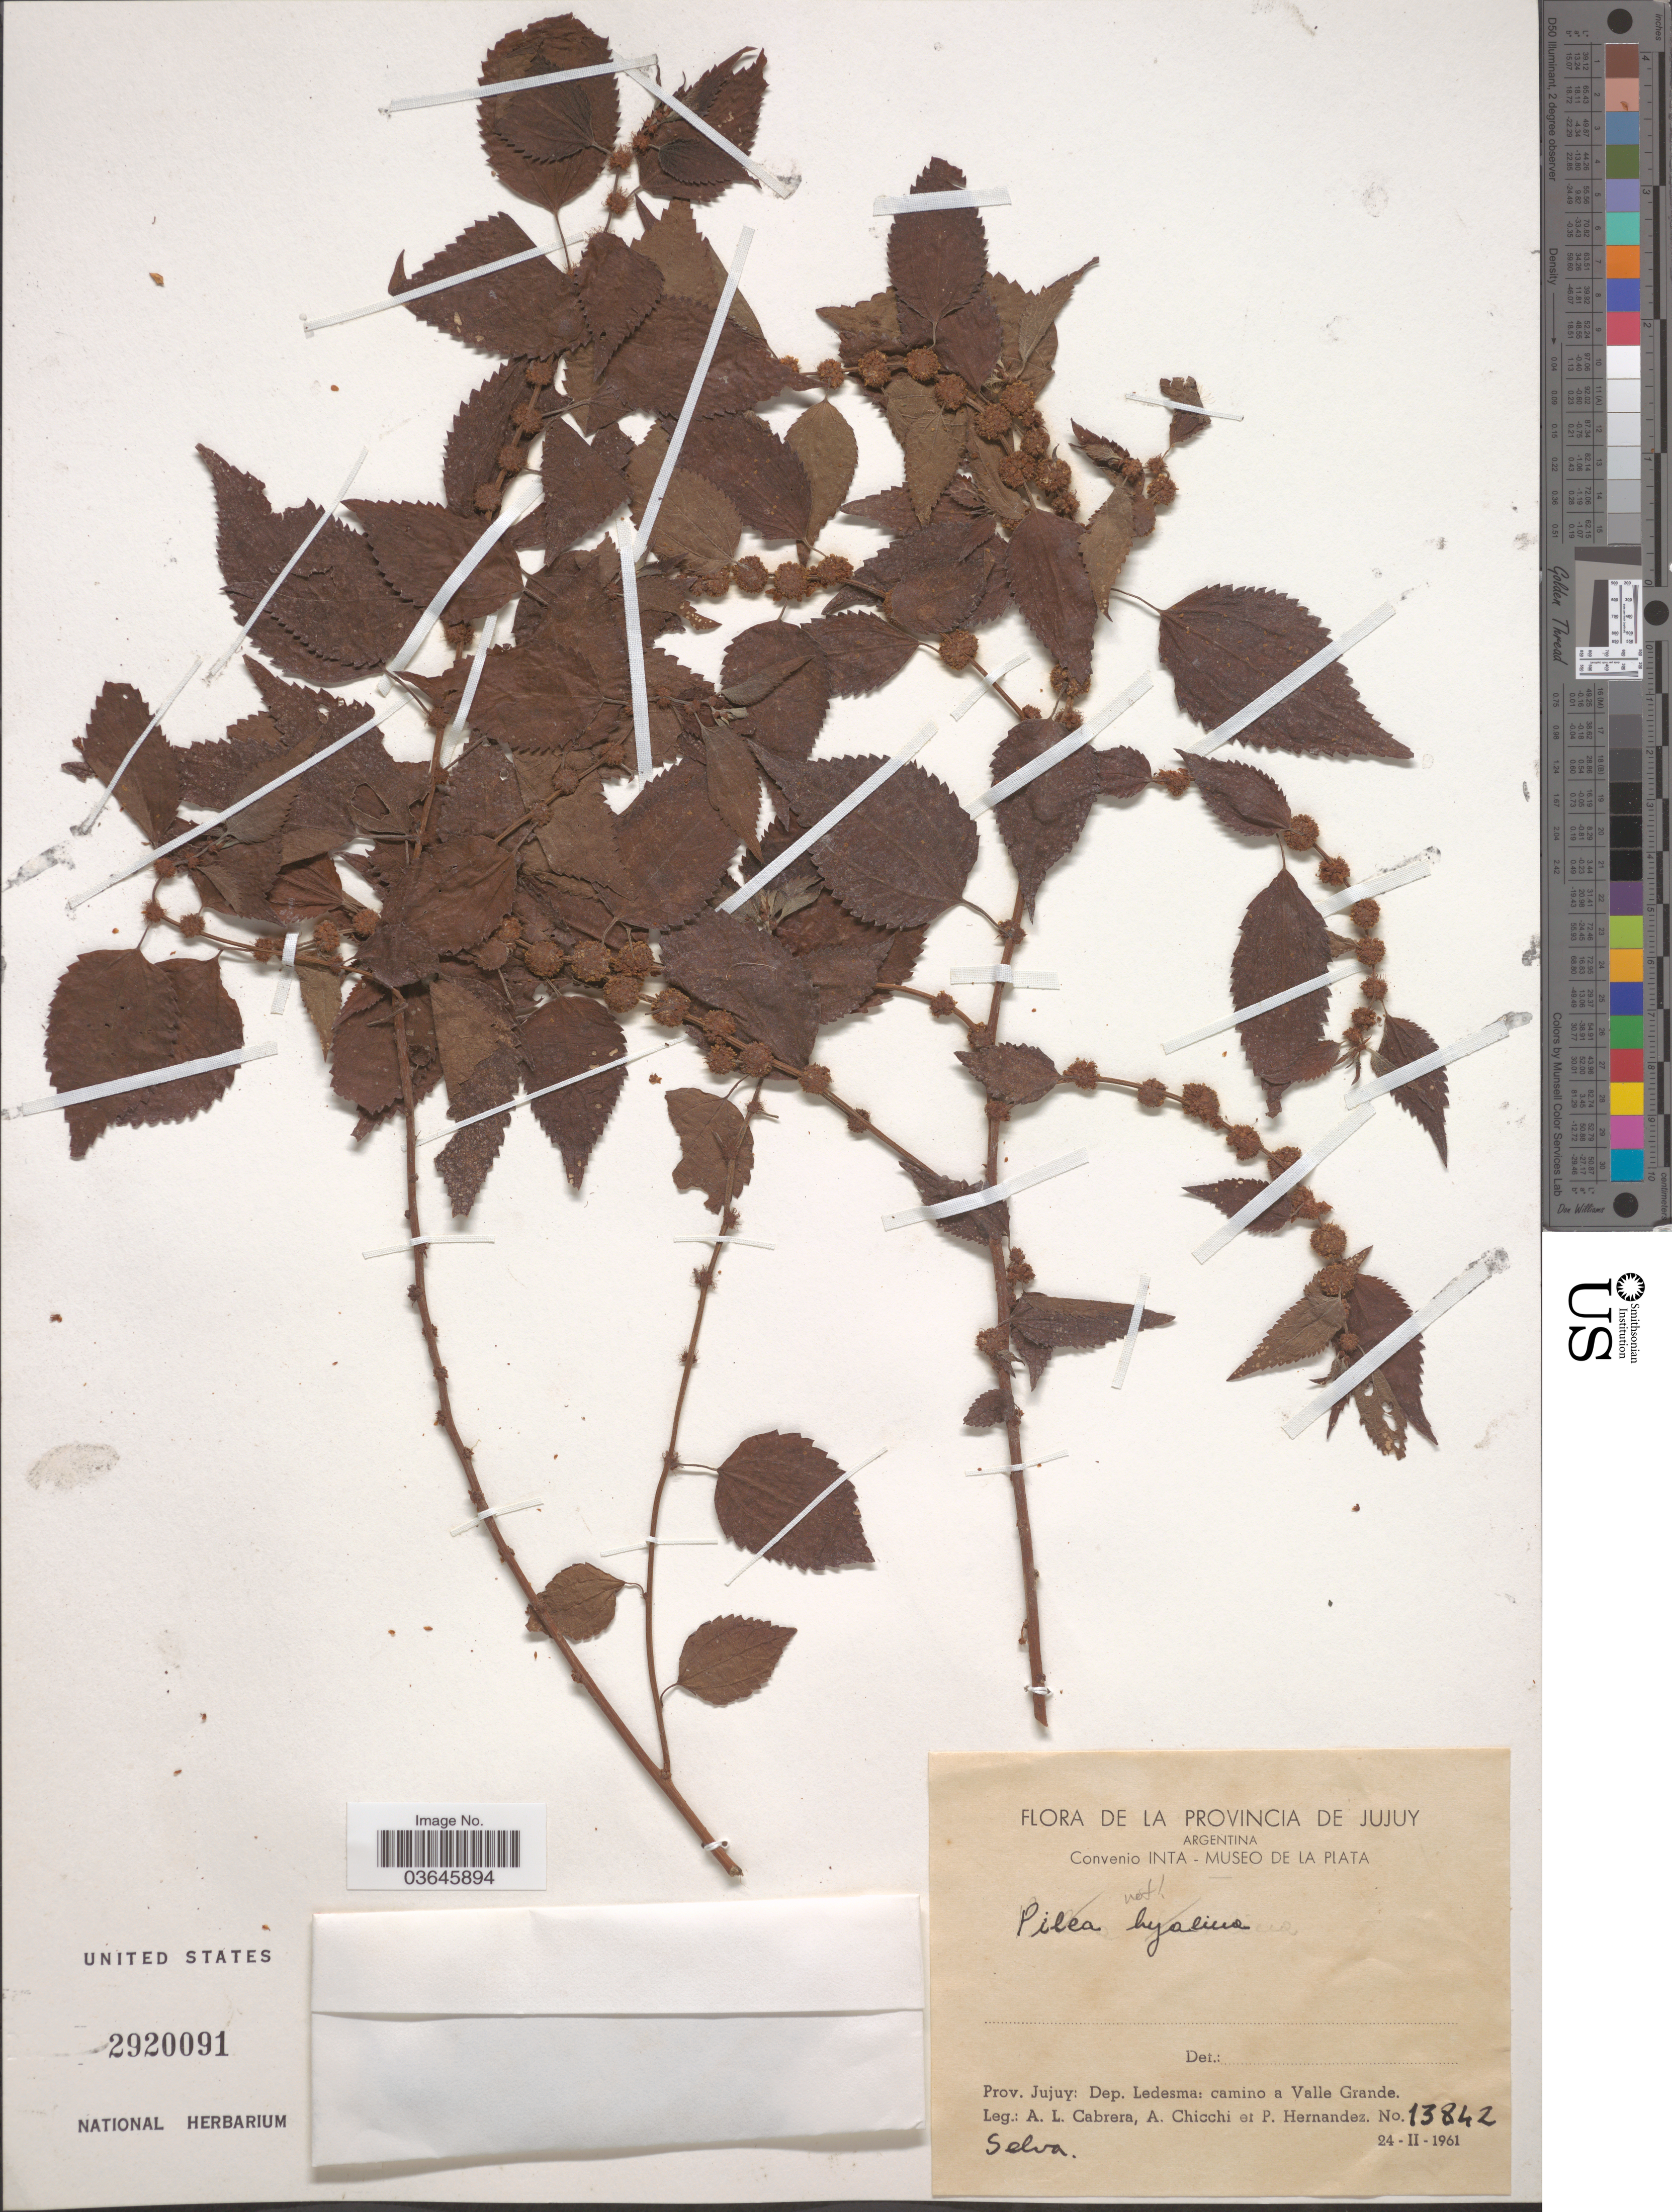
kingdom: Plantae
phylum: Tracheophyta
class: Magnoliopsida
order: Rosales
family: Urticaceae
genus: Phenax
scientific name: Phenax sp.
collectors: A. L. Cabrera, A. Chicchi & P. Hernandez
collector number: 13842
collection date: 1961-02-24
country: Argentina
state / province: Jujuy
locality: Dep. Ledesma: camino a Valle Grande.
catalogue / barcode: US 2920091